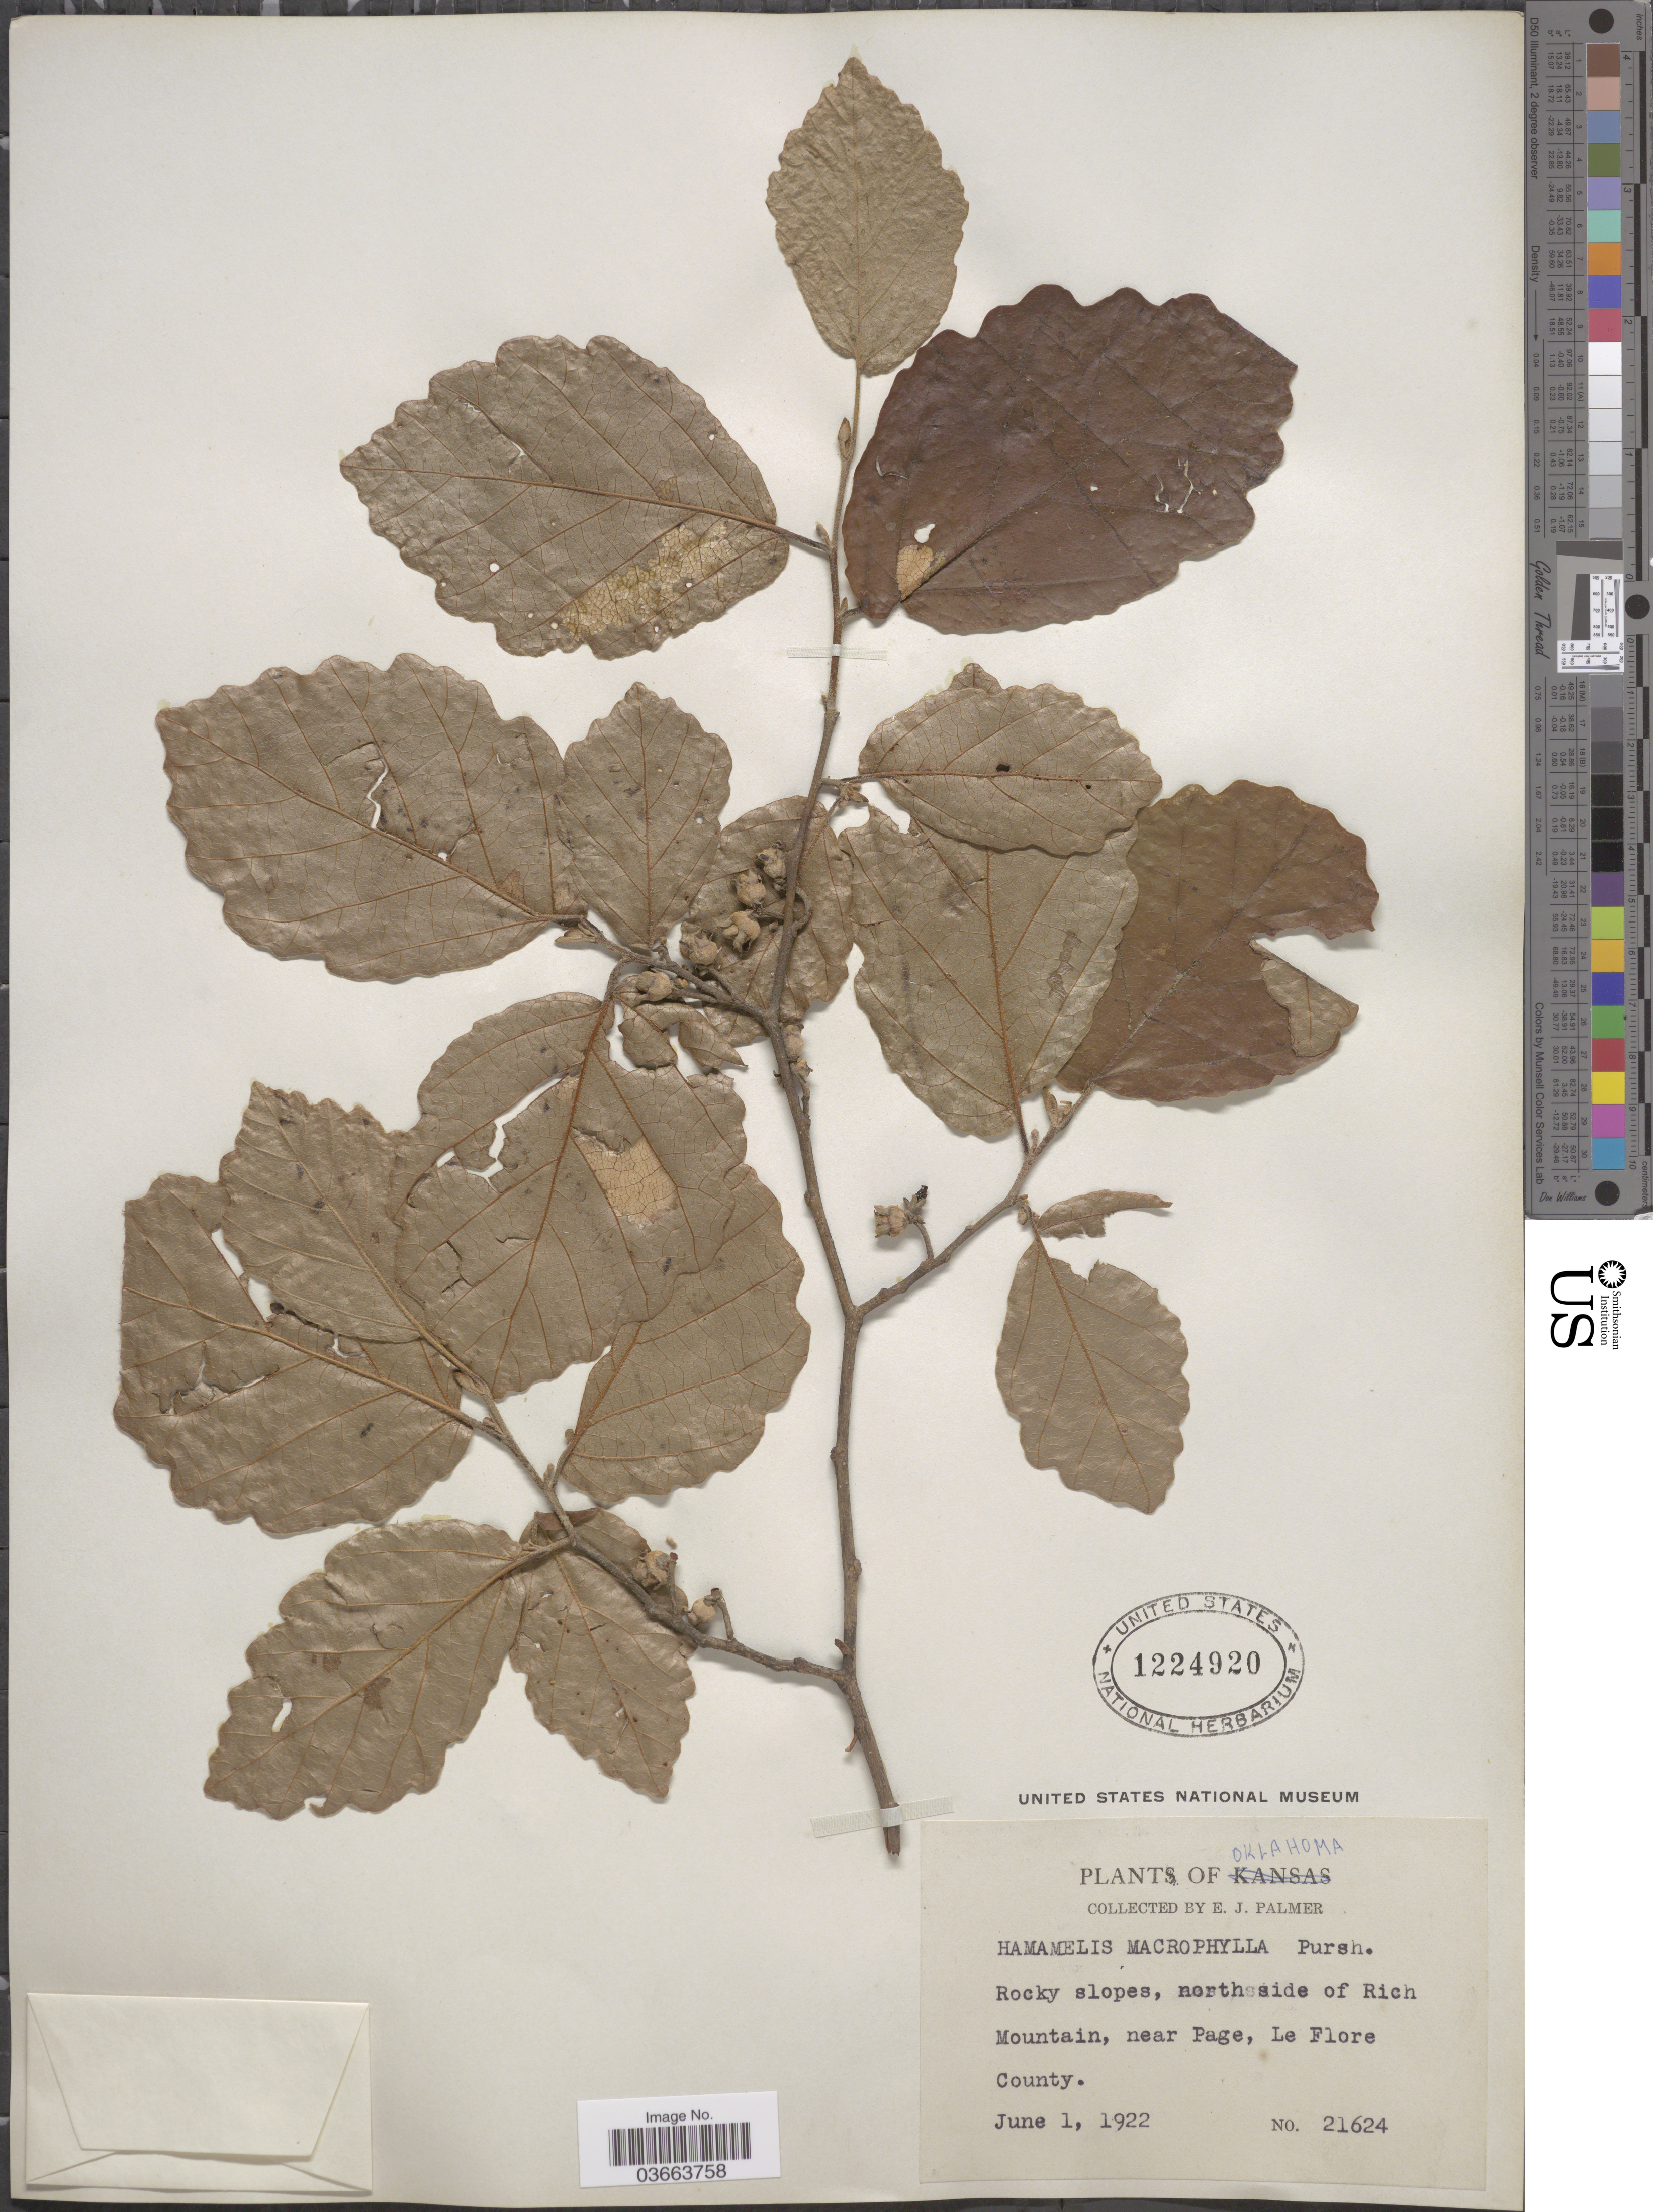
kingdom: Plantae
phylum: Tracheophyta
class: Magnoliopsida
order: Saxifragales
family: Hamamelidaceae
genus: Hamamelis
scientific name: Hamamelis virginiana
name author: L.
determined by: Strong, Mark T., (BOT), Smithsonian Institution - National Museum of Natural History (UNITED STATES)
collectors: E. J. Palmer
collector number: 21624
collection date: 1922-06-01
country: United States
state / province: Oklahoma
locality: North side of Rich mountain, near Page, Le Flore County.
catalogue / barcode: US 1224920